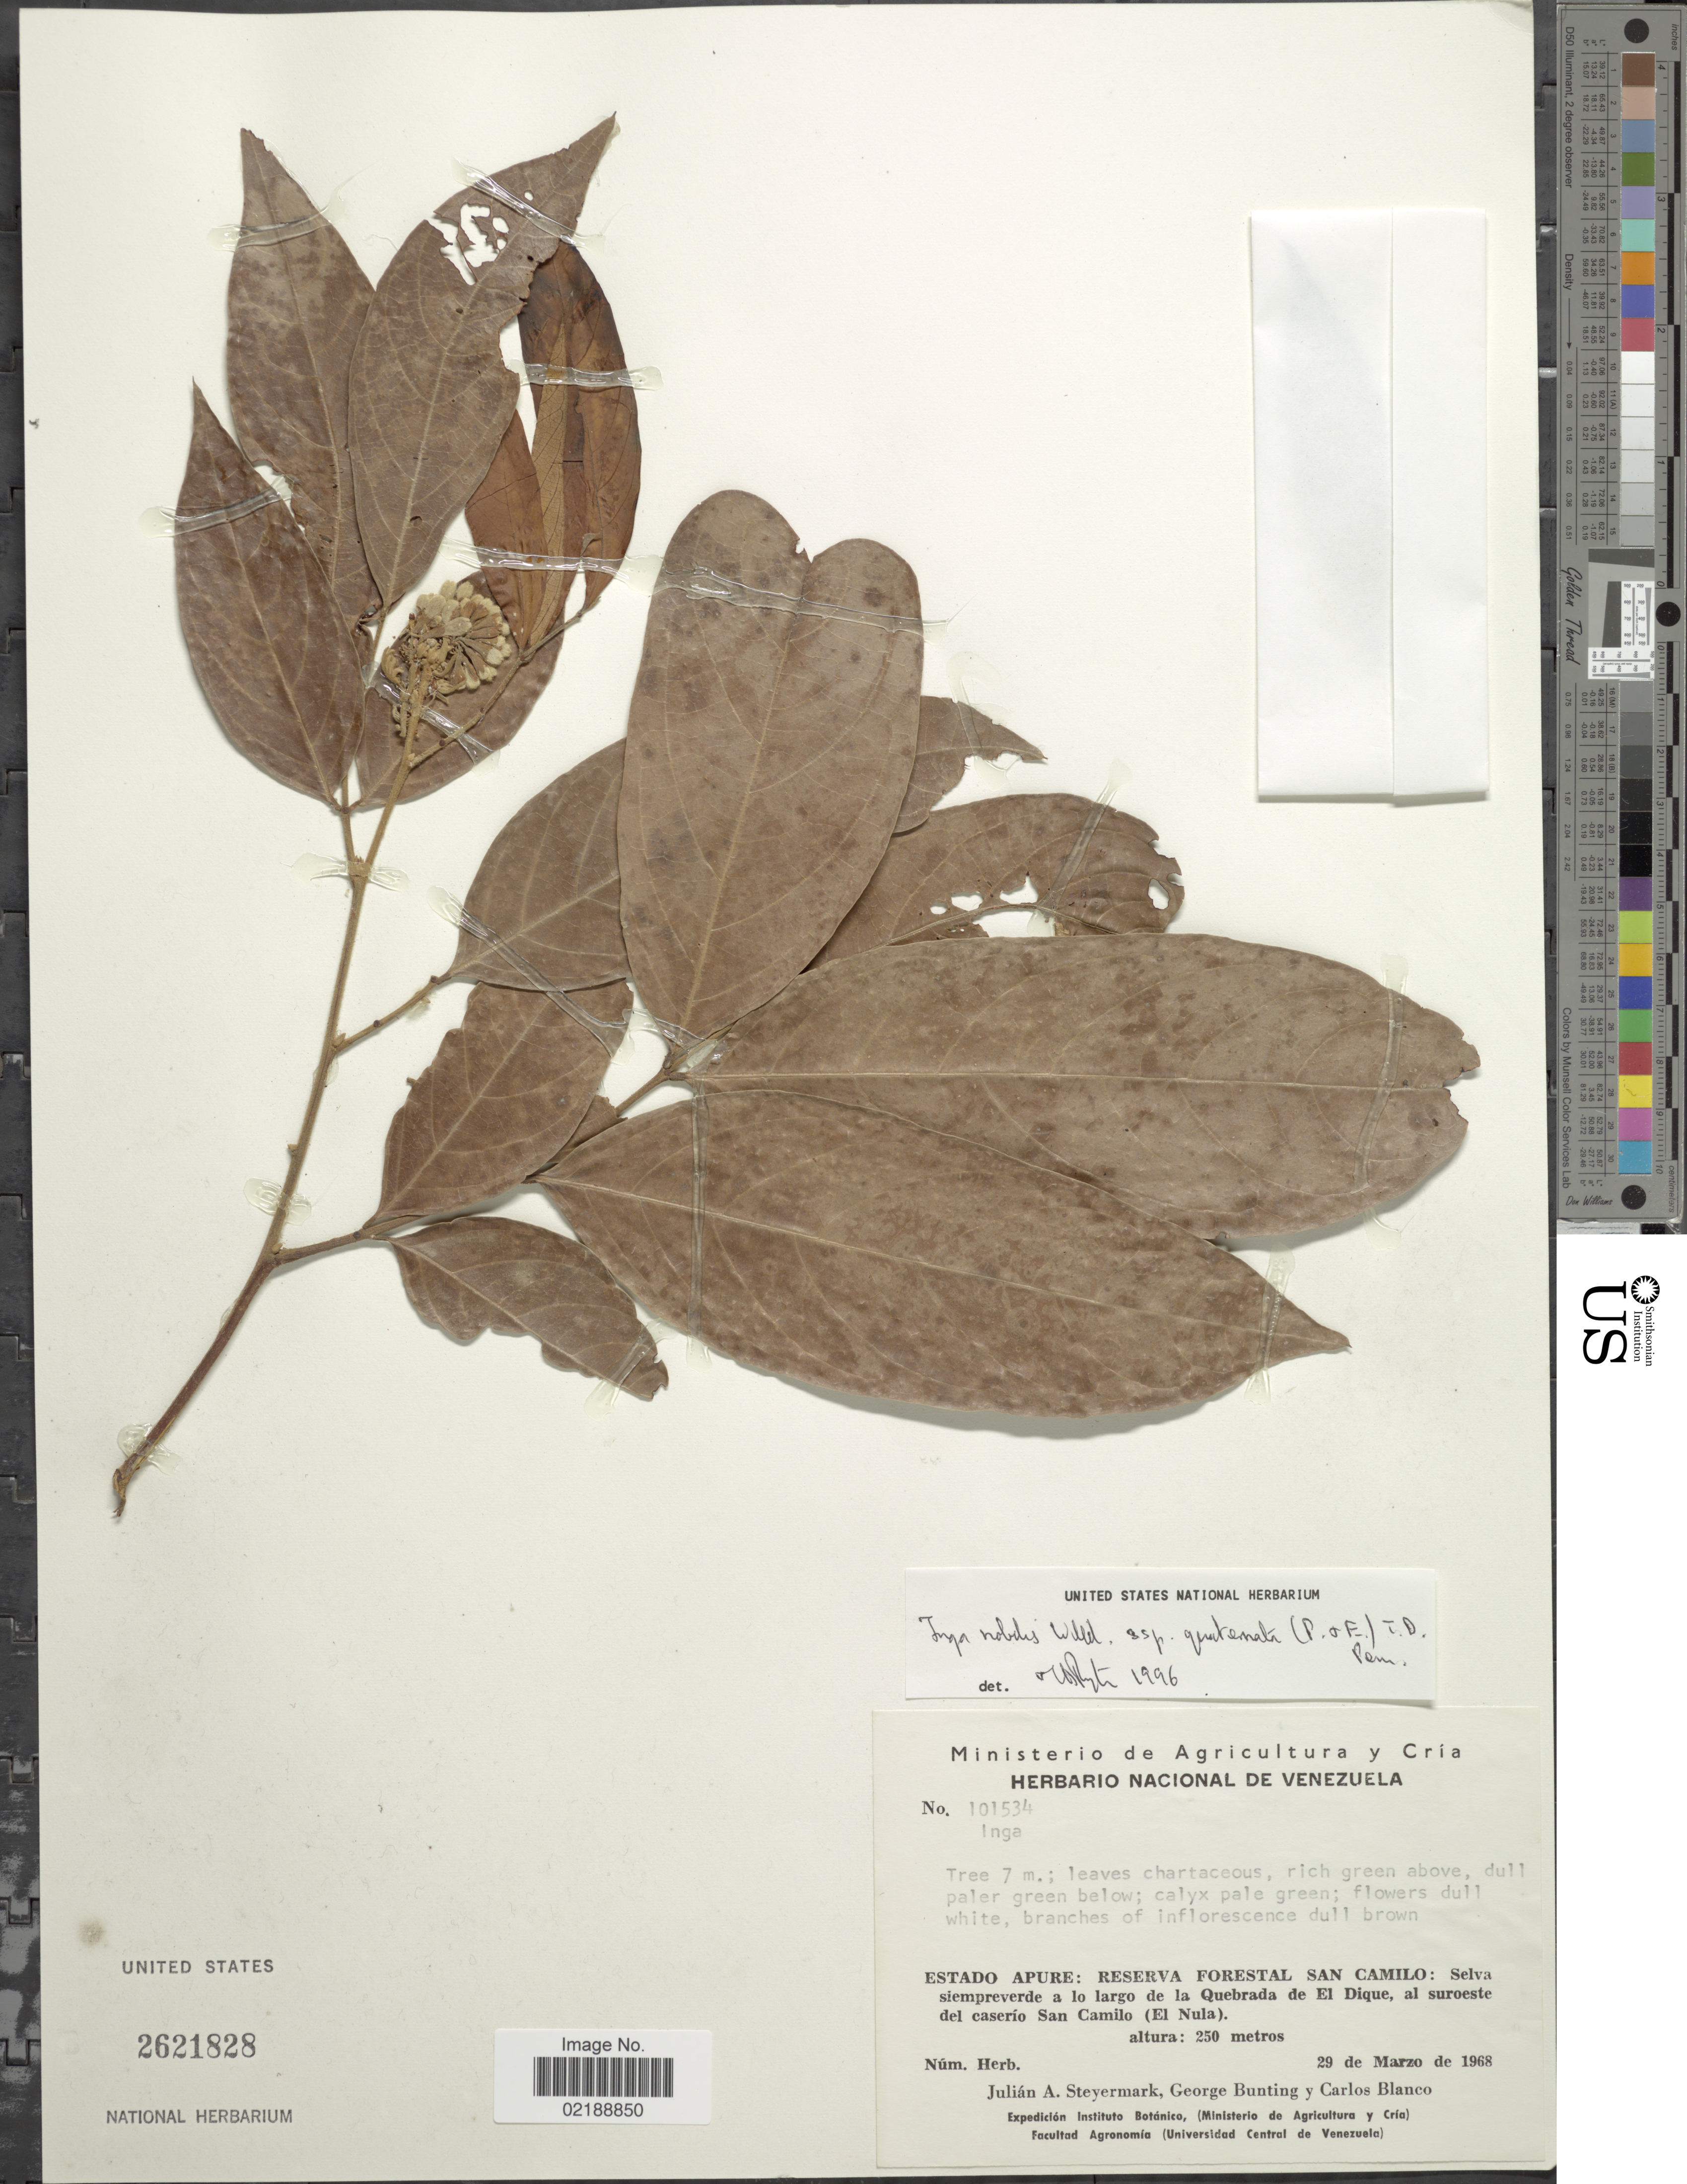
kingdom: Plantae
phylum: Tracheophyta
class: Magnoliopsida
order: Fabales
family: Fabaceae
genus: Inga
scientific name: Inga nobilis subsp. quaternata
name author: (Poepp. & Endl.) T.D. Penn.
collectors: J. Steyermark, G. S. Bunting & C. Blanco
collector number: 101534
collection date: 1968-03-29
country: Venezuela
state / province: Apure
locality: Reserva Forestal San Camilo: Selva siempreverde a lo largo de la Quebrada de El Dique, al suroeste del caserío San Camilo (El Nula)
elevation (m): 250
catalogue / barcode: US 2621828